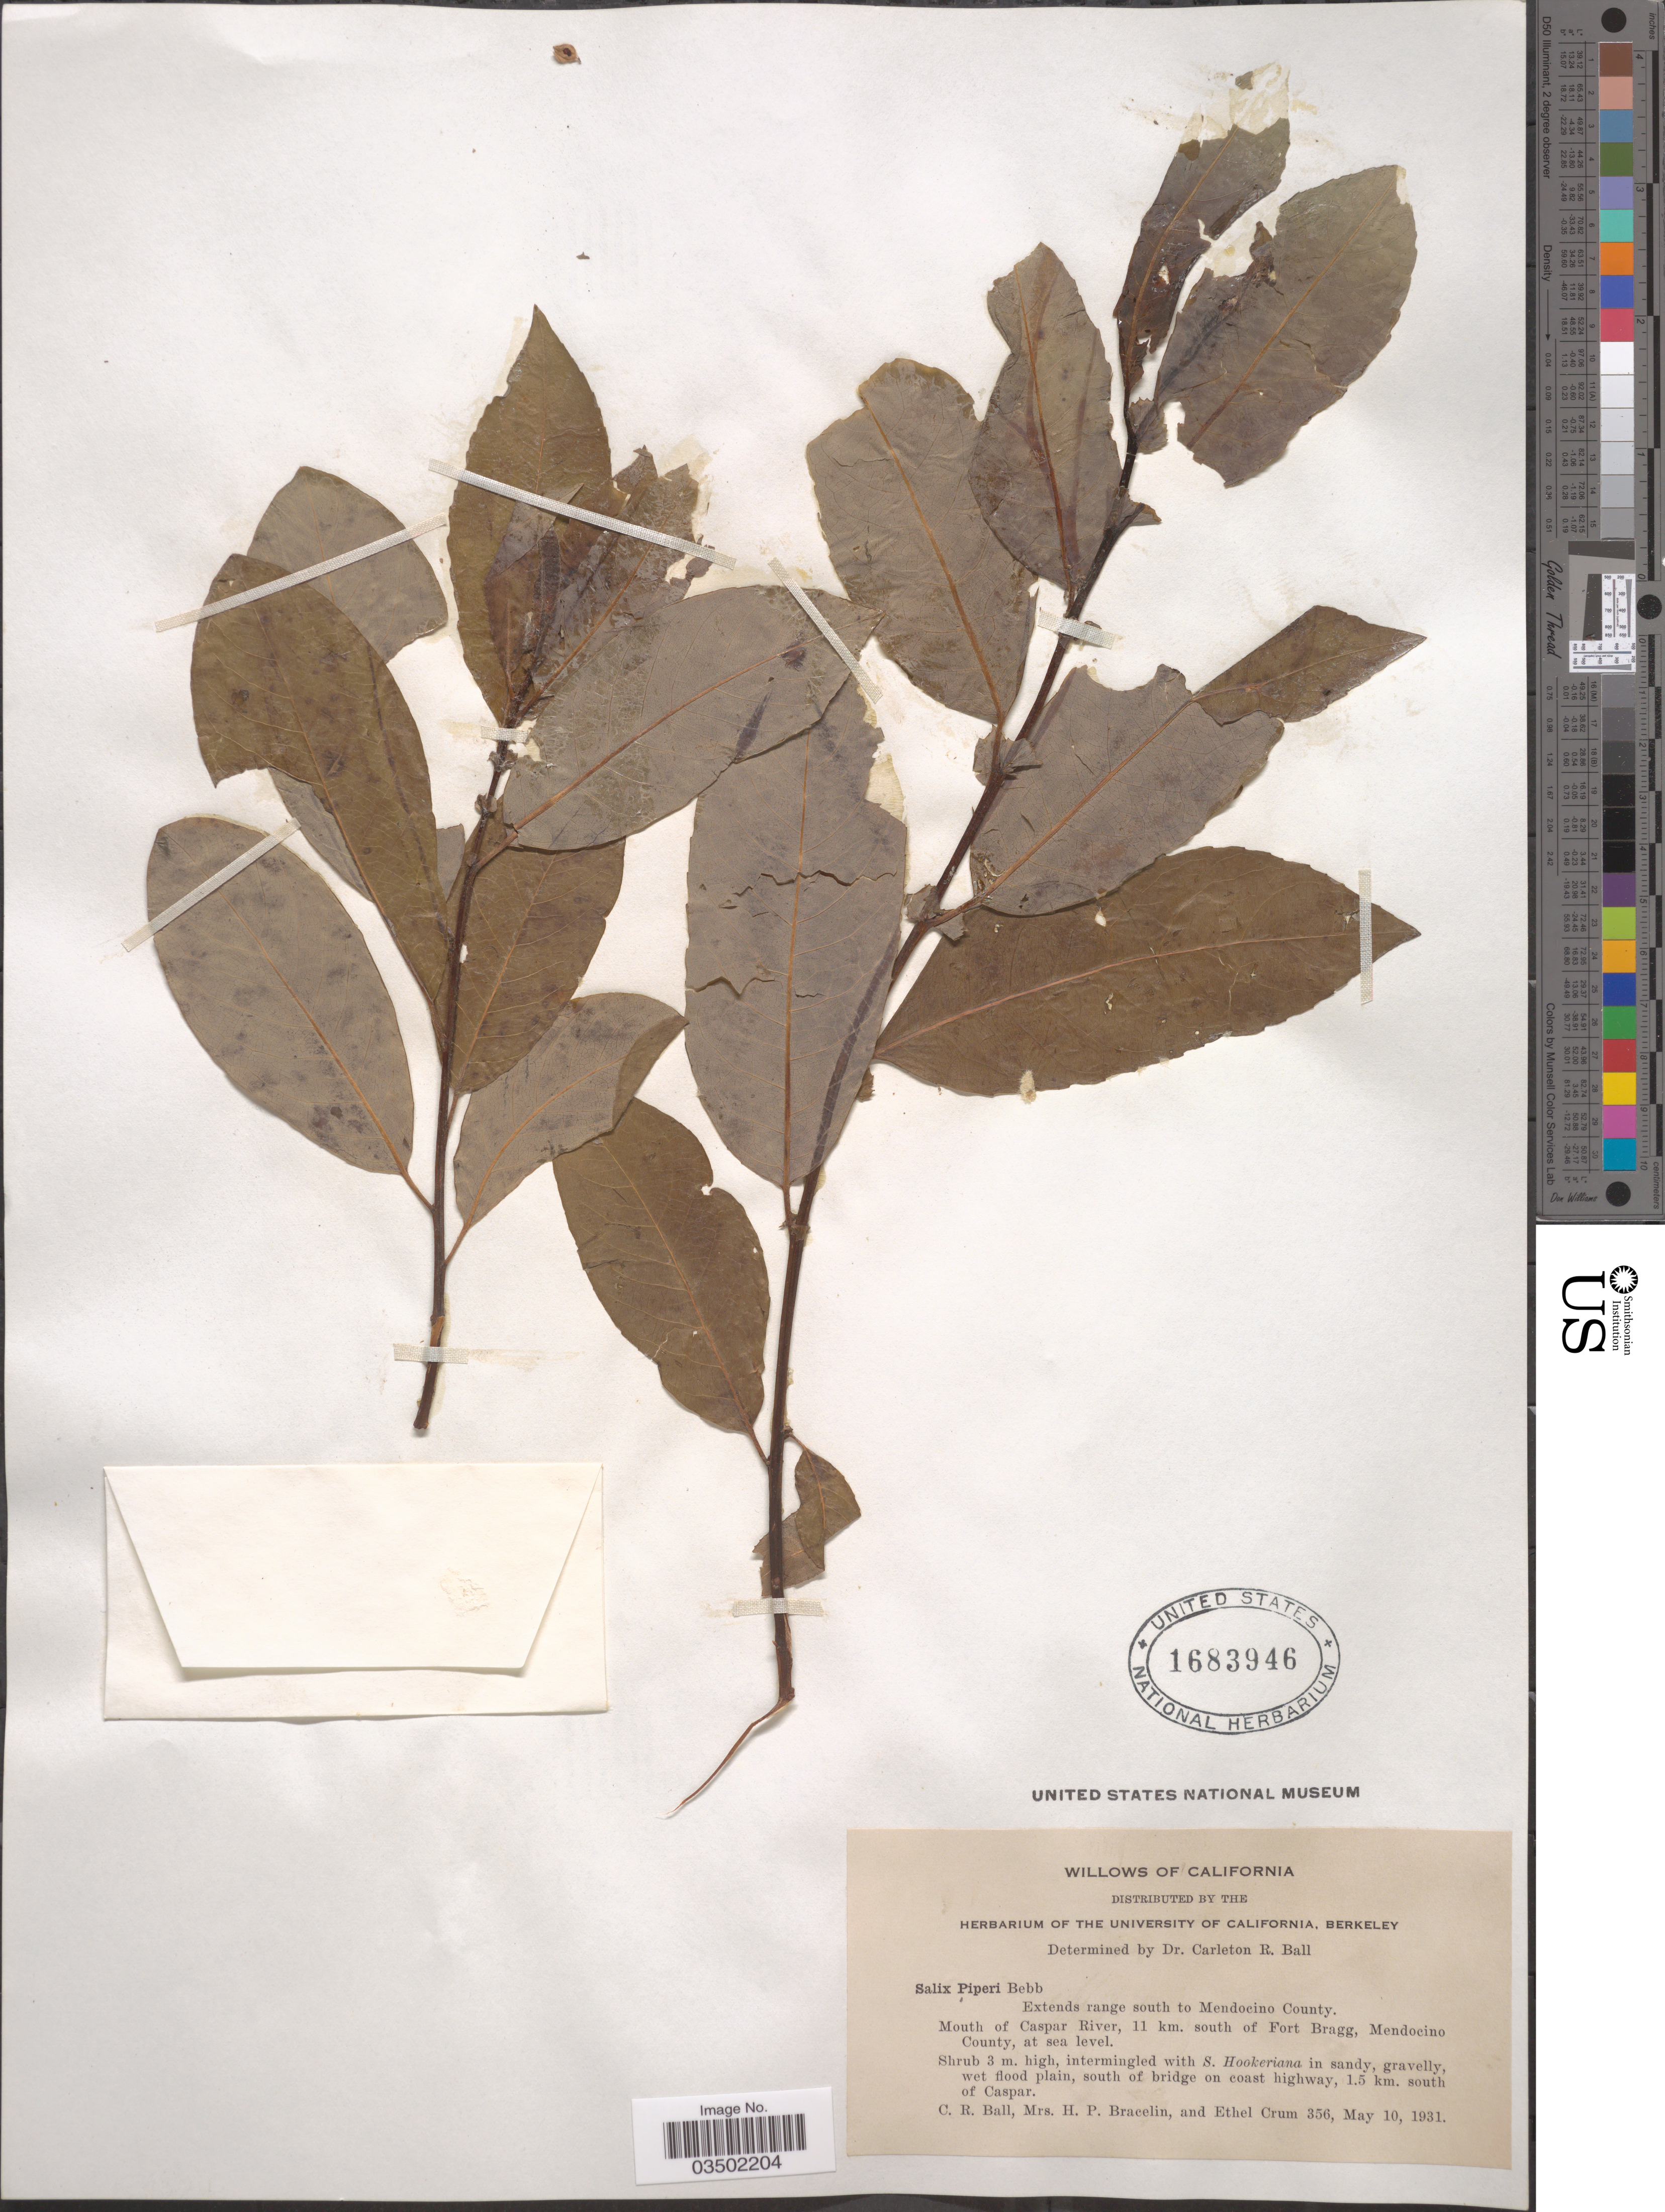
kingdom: Plantae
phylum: Tracheophyta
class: Magnoliopsida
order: Malpighiales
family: Salicaceae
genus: Salix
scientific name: Salix piperi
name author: Bebb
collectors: C. R. Ball, H. Bracelin & E. K. Crum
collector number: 356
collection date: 1931-05-10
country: United States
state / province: California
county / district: Mendocino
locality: Mouth of Casper River, 11 km. south of Fort Bragg, Mendocino County. South of bridge on coast highway, 1.5 km. south of Caspar.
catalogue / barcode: US 1683946